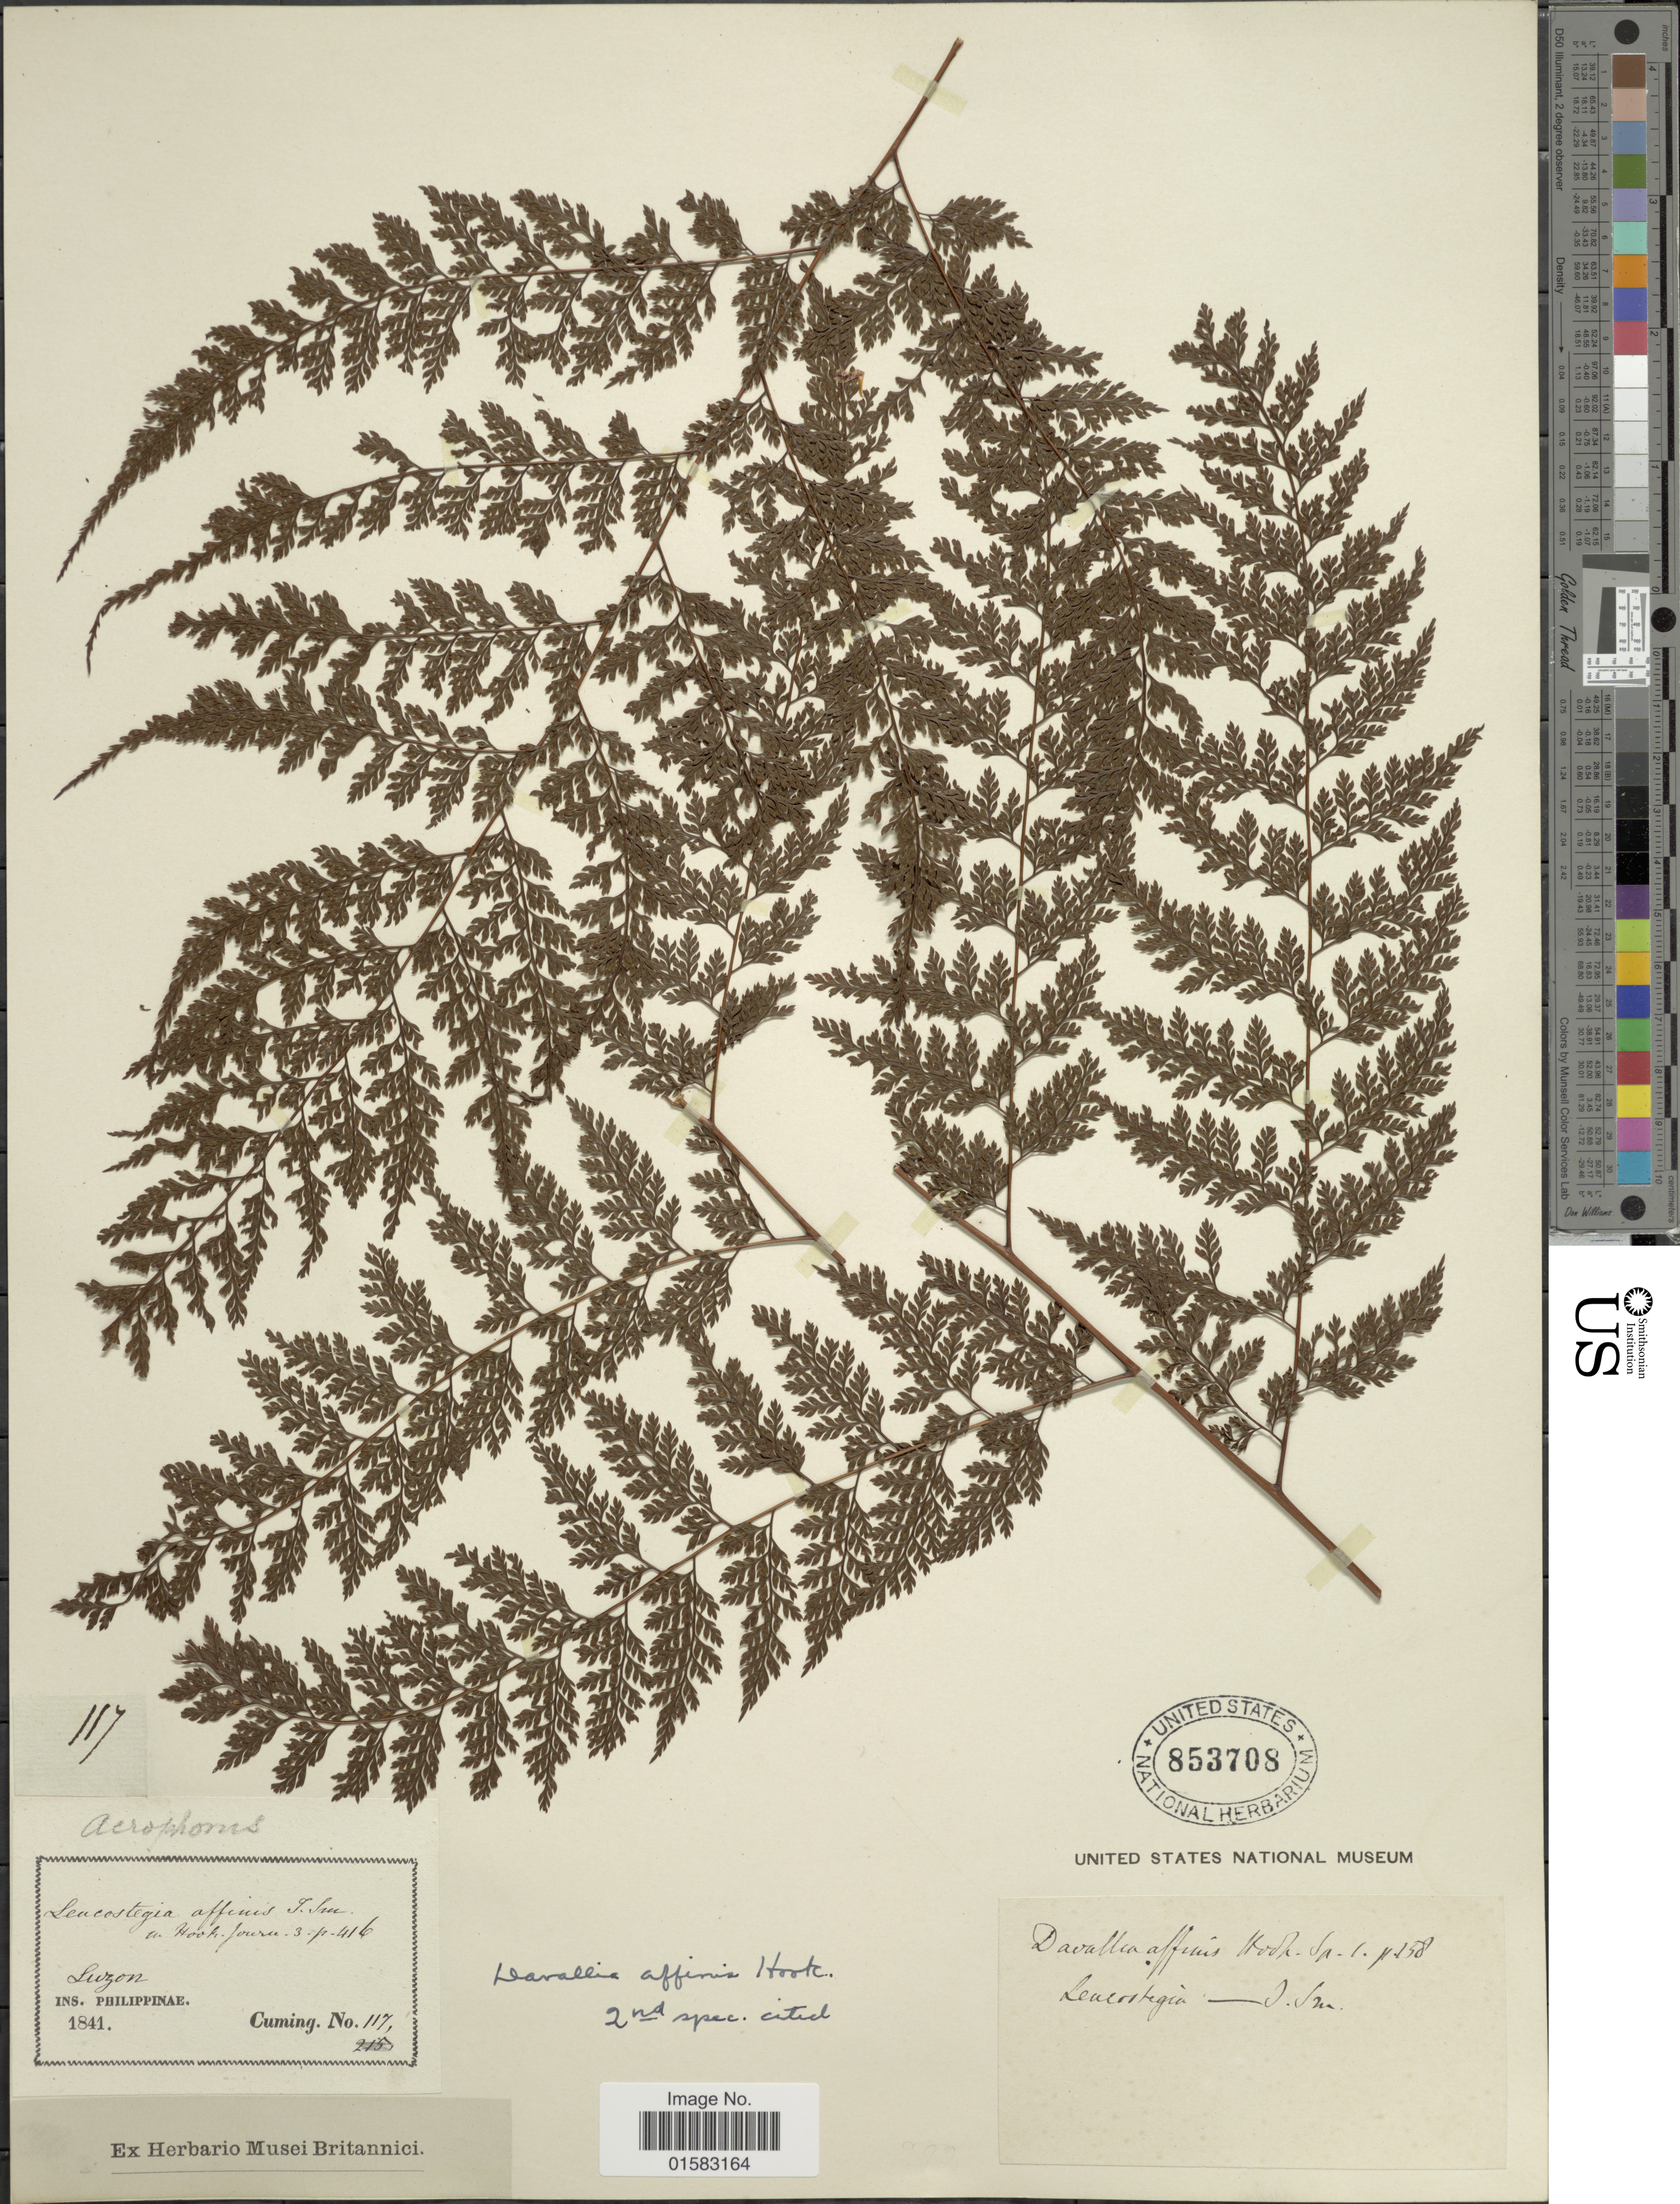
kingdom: Plantae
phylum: Tracheophyta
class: Polypodiopsida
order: Polypodiales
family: Davalliaceae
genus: Davallia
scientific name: Davallia hymenophylloides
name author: (Bedd.) Kuhn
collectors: -. Cuming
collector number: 177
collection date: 1841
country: Philippines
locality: Luzon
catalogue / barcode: US 853708